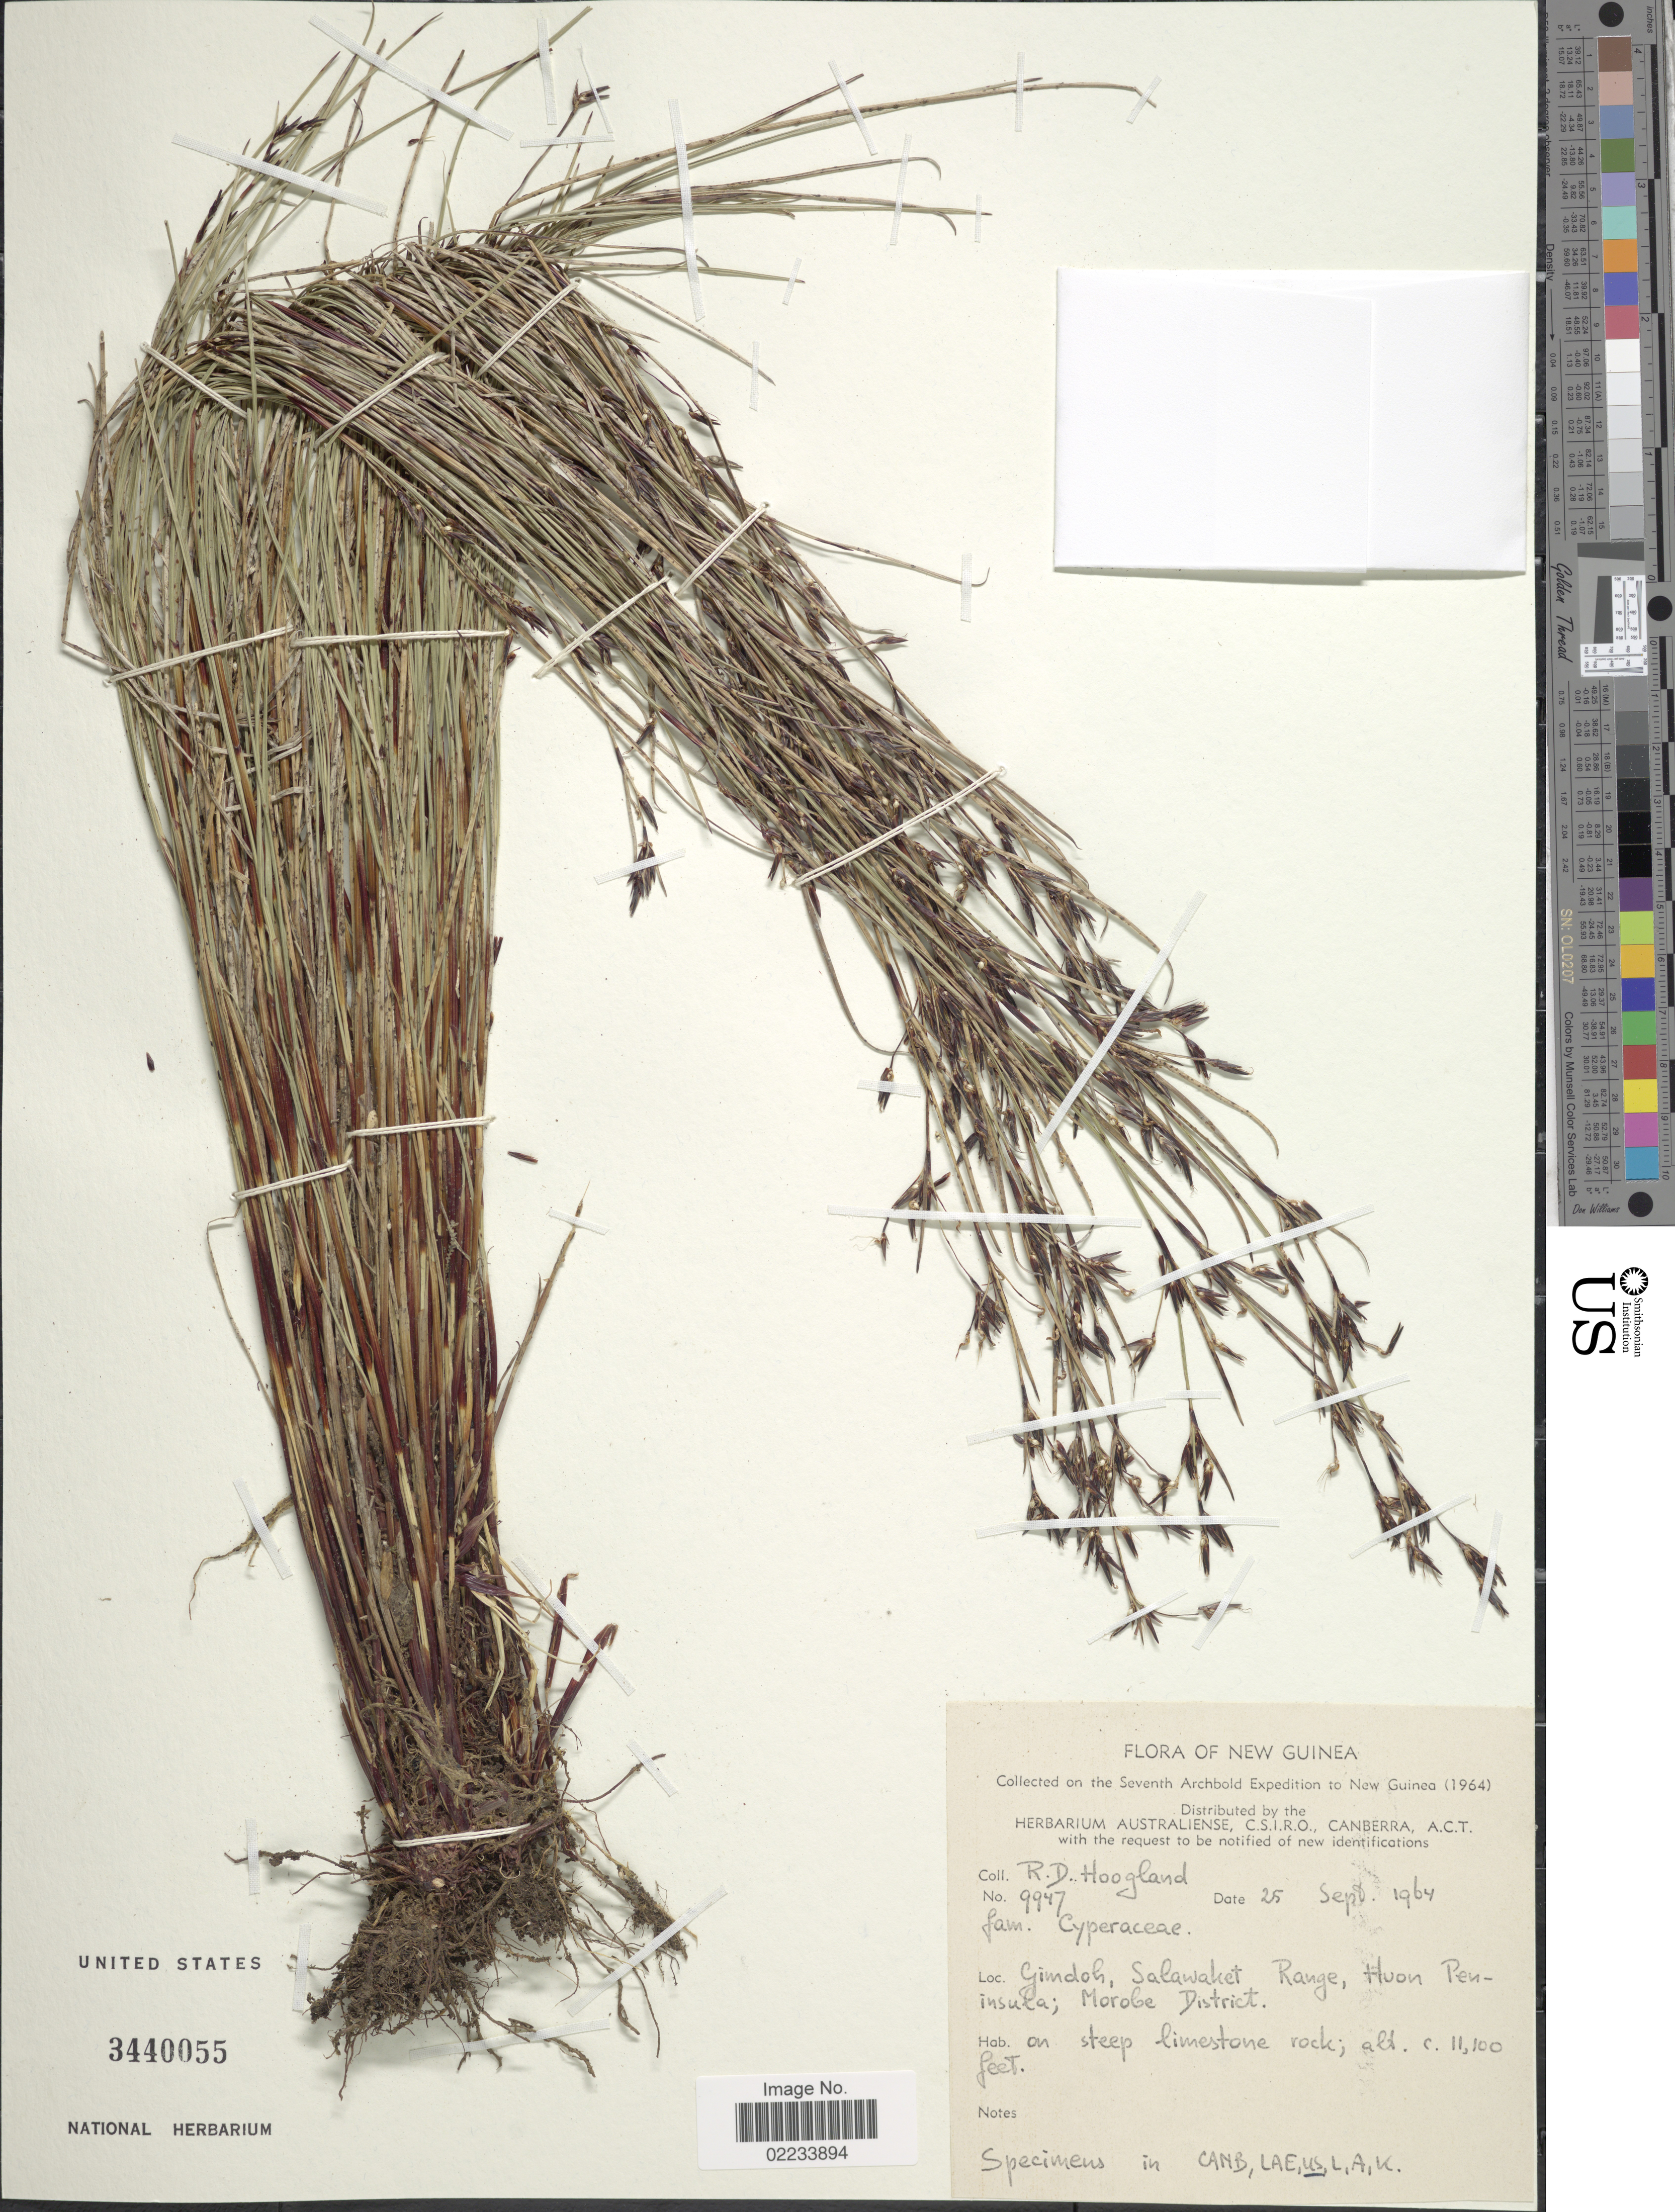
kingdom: Plantae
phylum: Tracheophyta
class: Liliopsida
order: Poales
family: Cyperaceae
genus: Schoenus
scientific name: Schoenus curvulus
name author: F. Muell.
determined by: Goetghebeur, P.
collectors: R. D. Hoogland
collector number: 9947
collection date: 1964-09-25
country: Papua New Guinea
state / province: Morobe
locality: New Guinea, Gimdoh, Salawaket Range, Huon Peninsula; Morobe District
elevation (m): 3383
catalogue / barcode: US 3440055